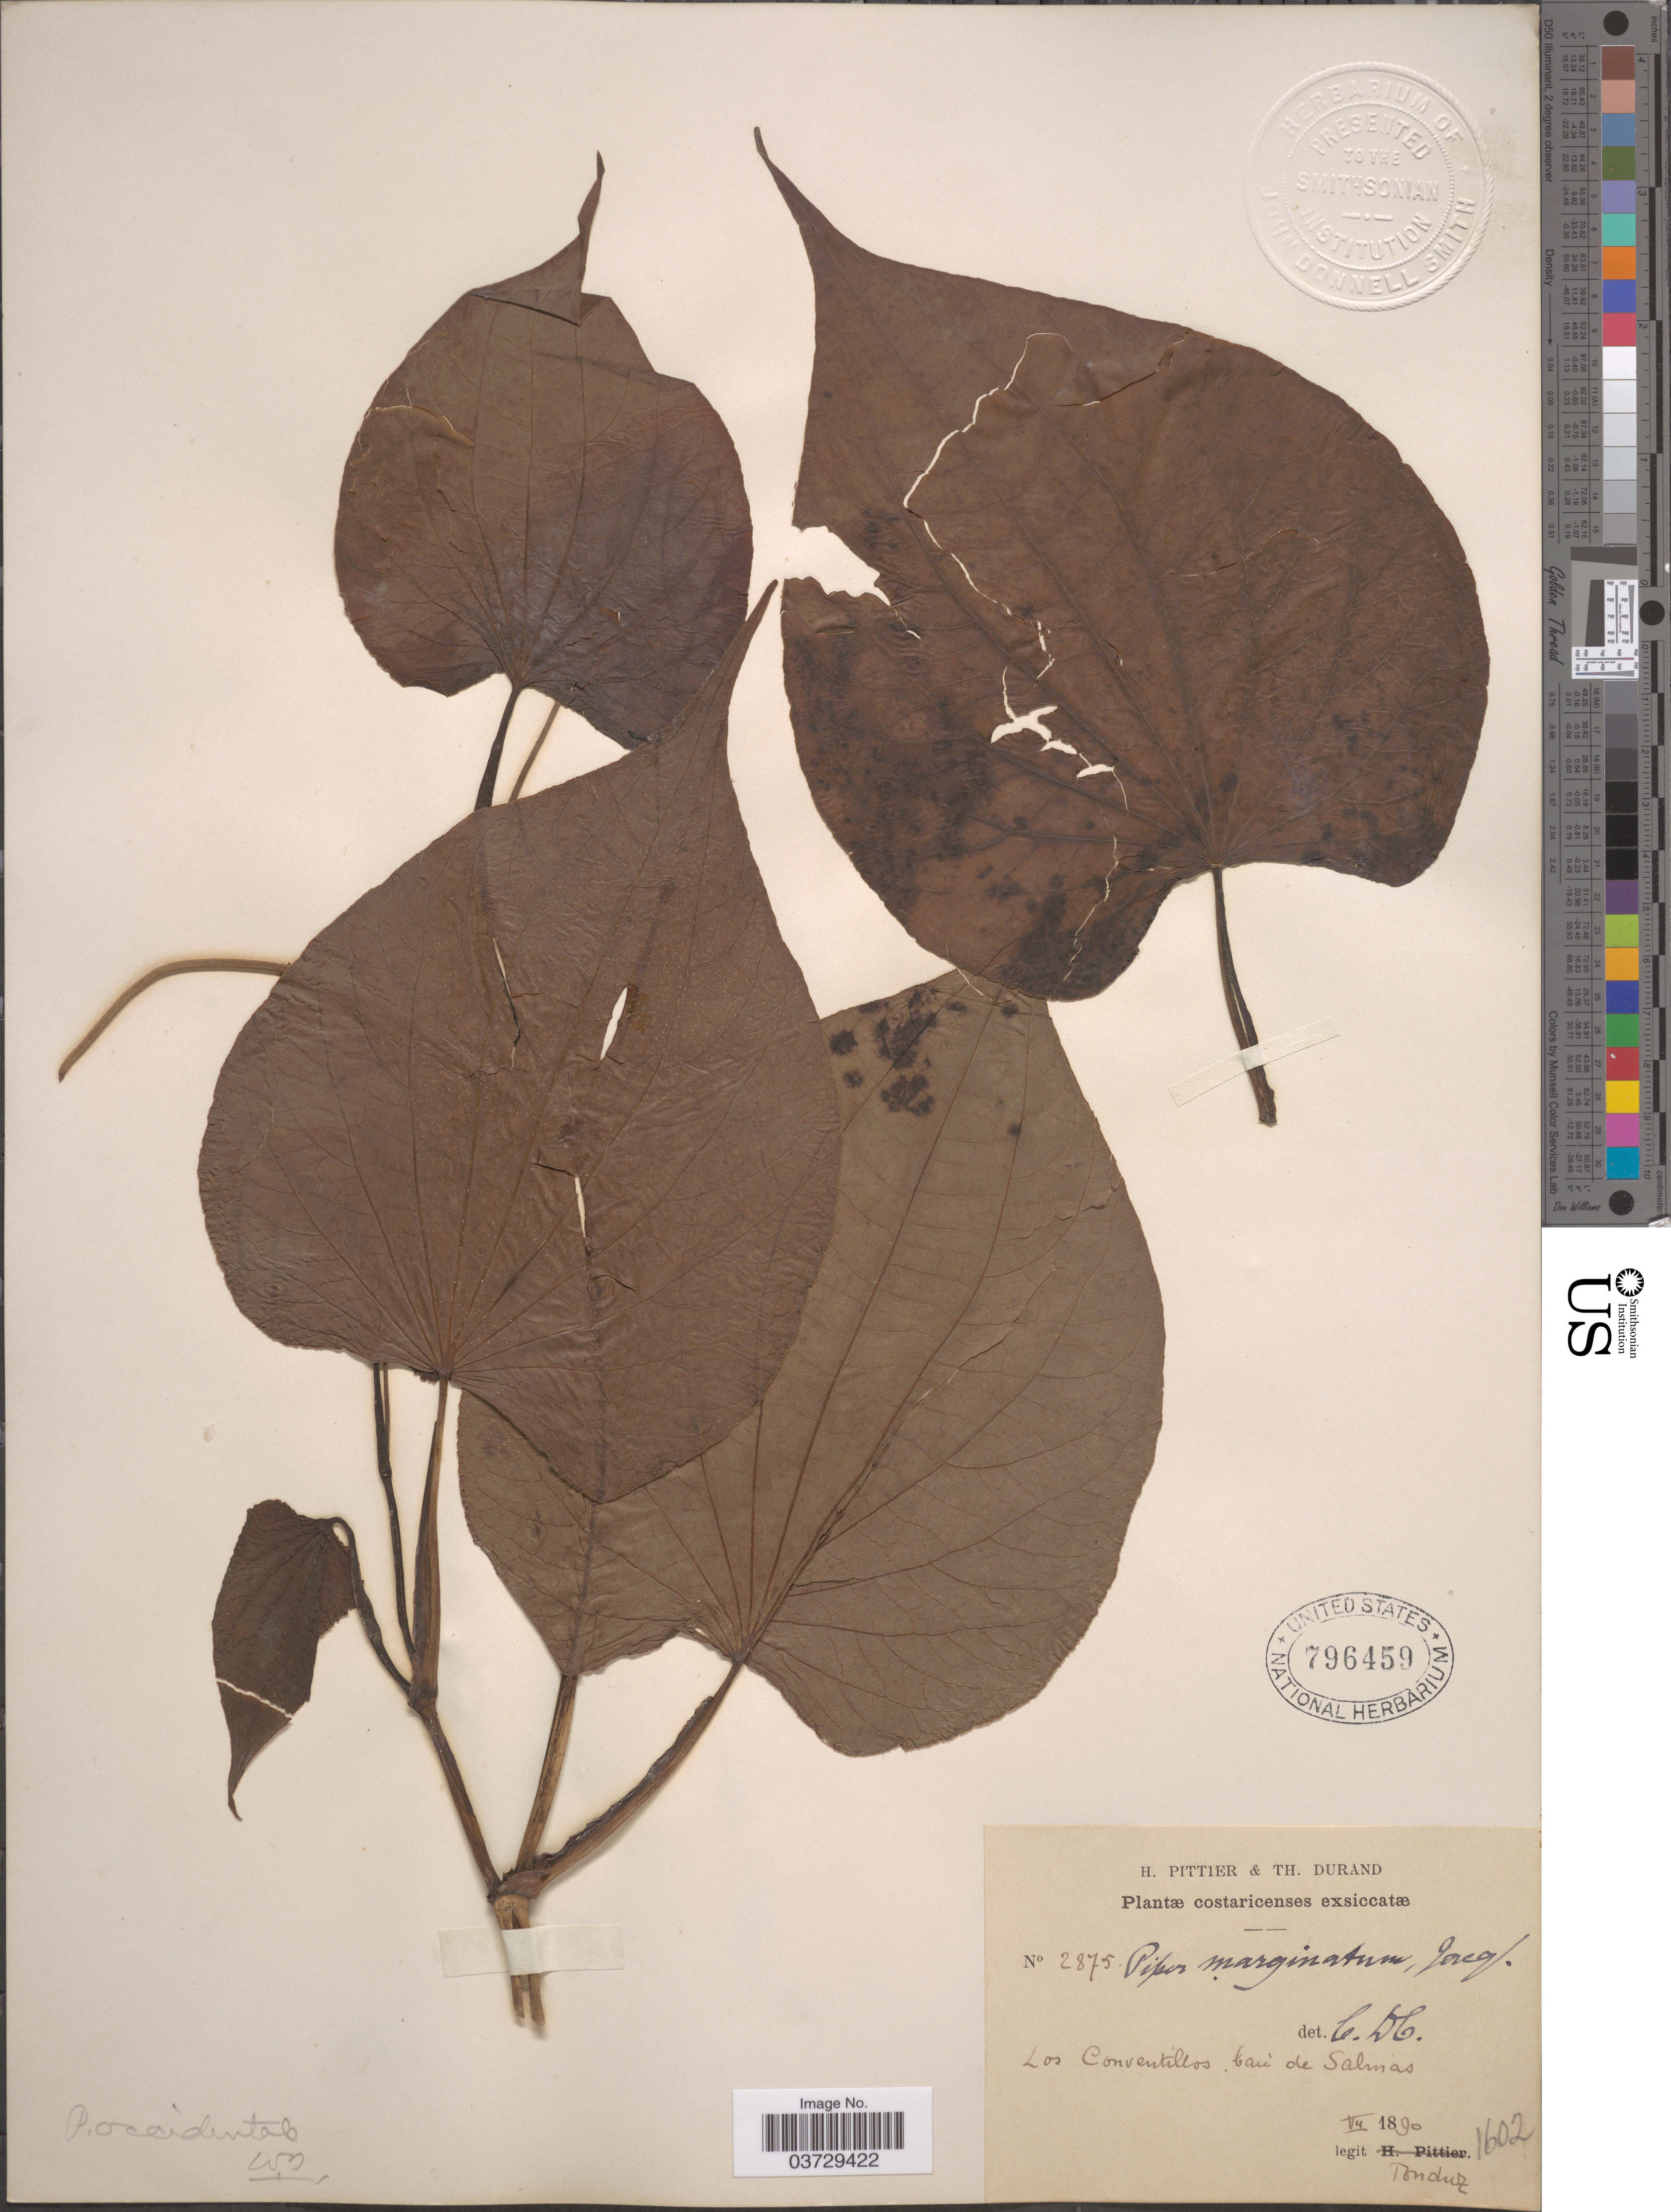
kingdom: Plantae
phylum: Tracheophyta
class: Magnoliopsida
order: Piperales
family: Piperaceae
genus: Piper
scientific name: Piper marginatum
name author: Jacq.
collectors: Tonduz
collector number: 2875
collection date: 1890-07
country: Costa Rica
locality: Los Conventillos baie de Salmas.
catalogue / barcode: US 796459